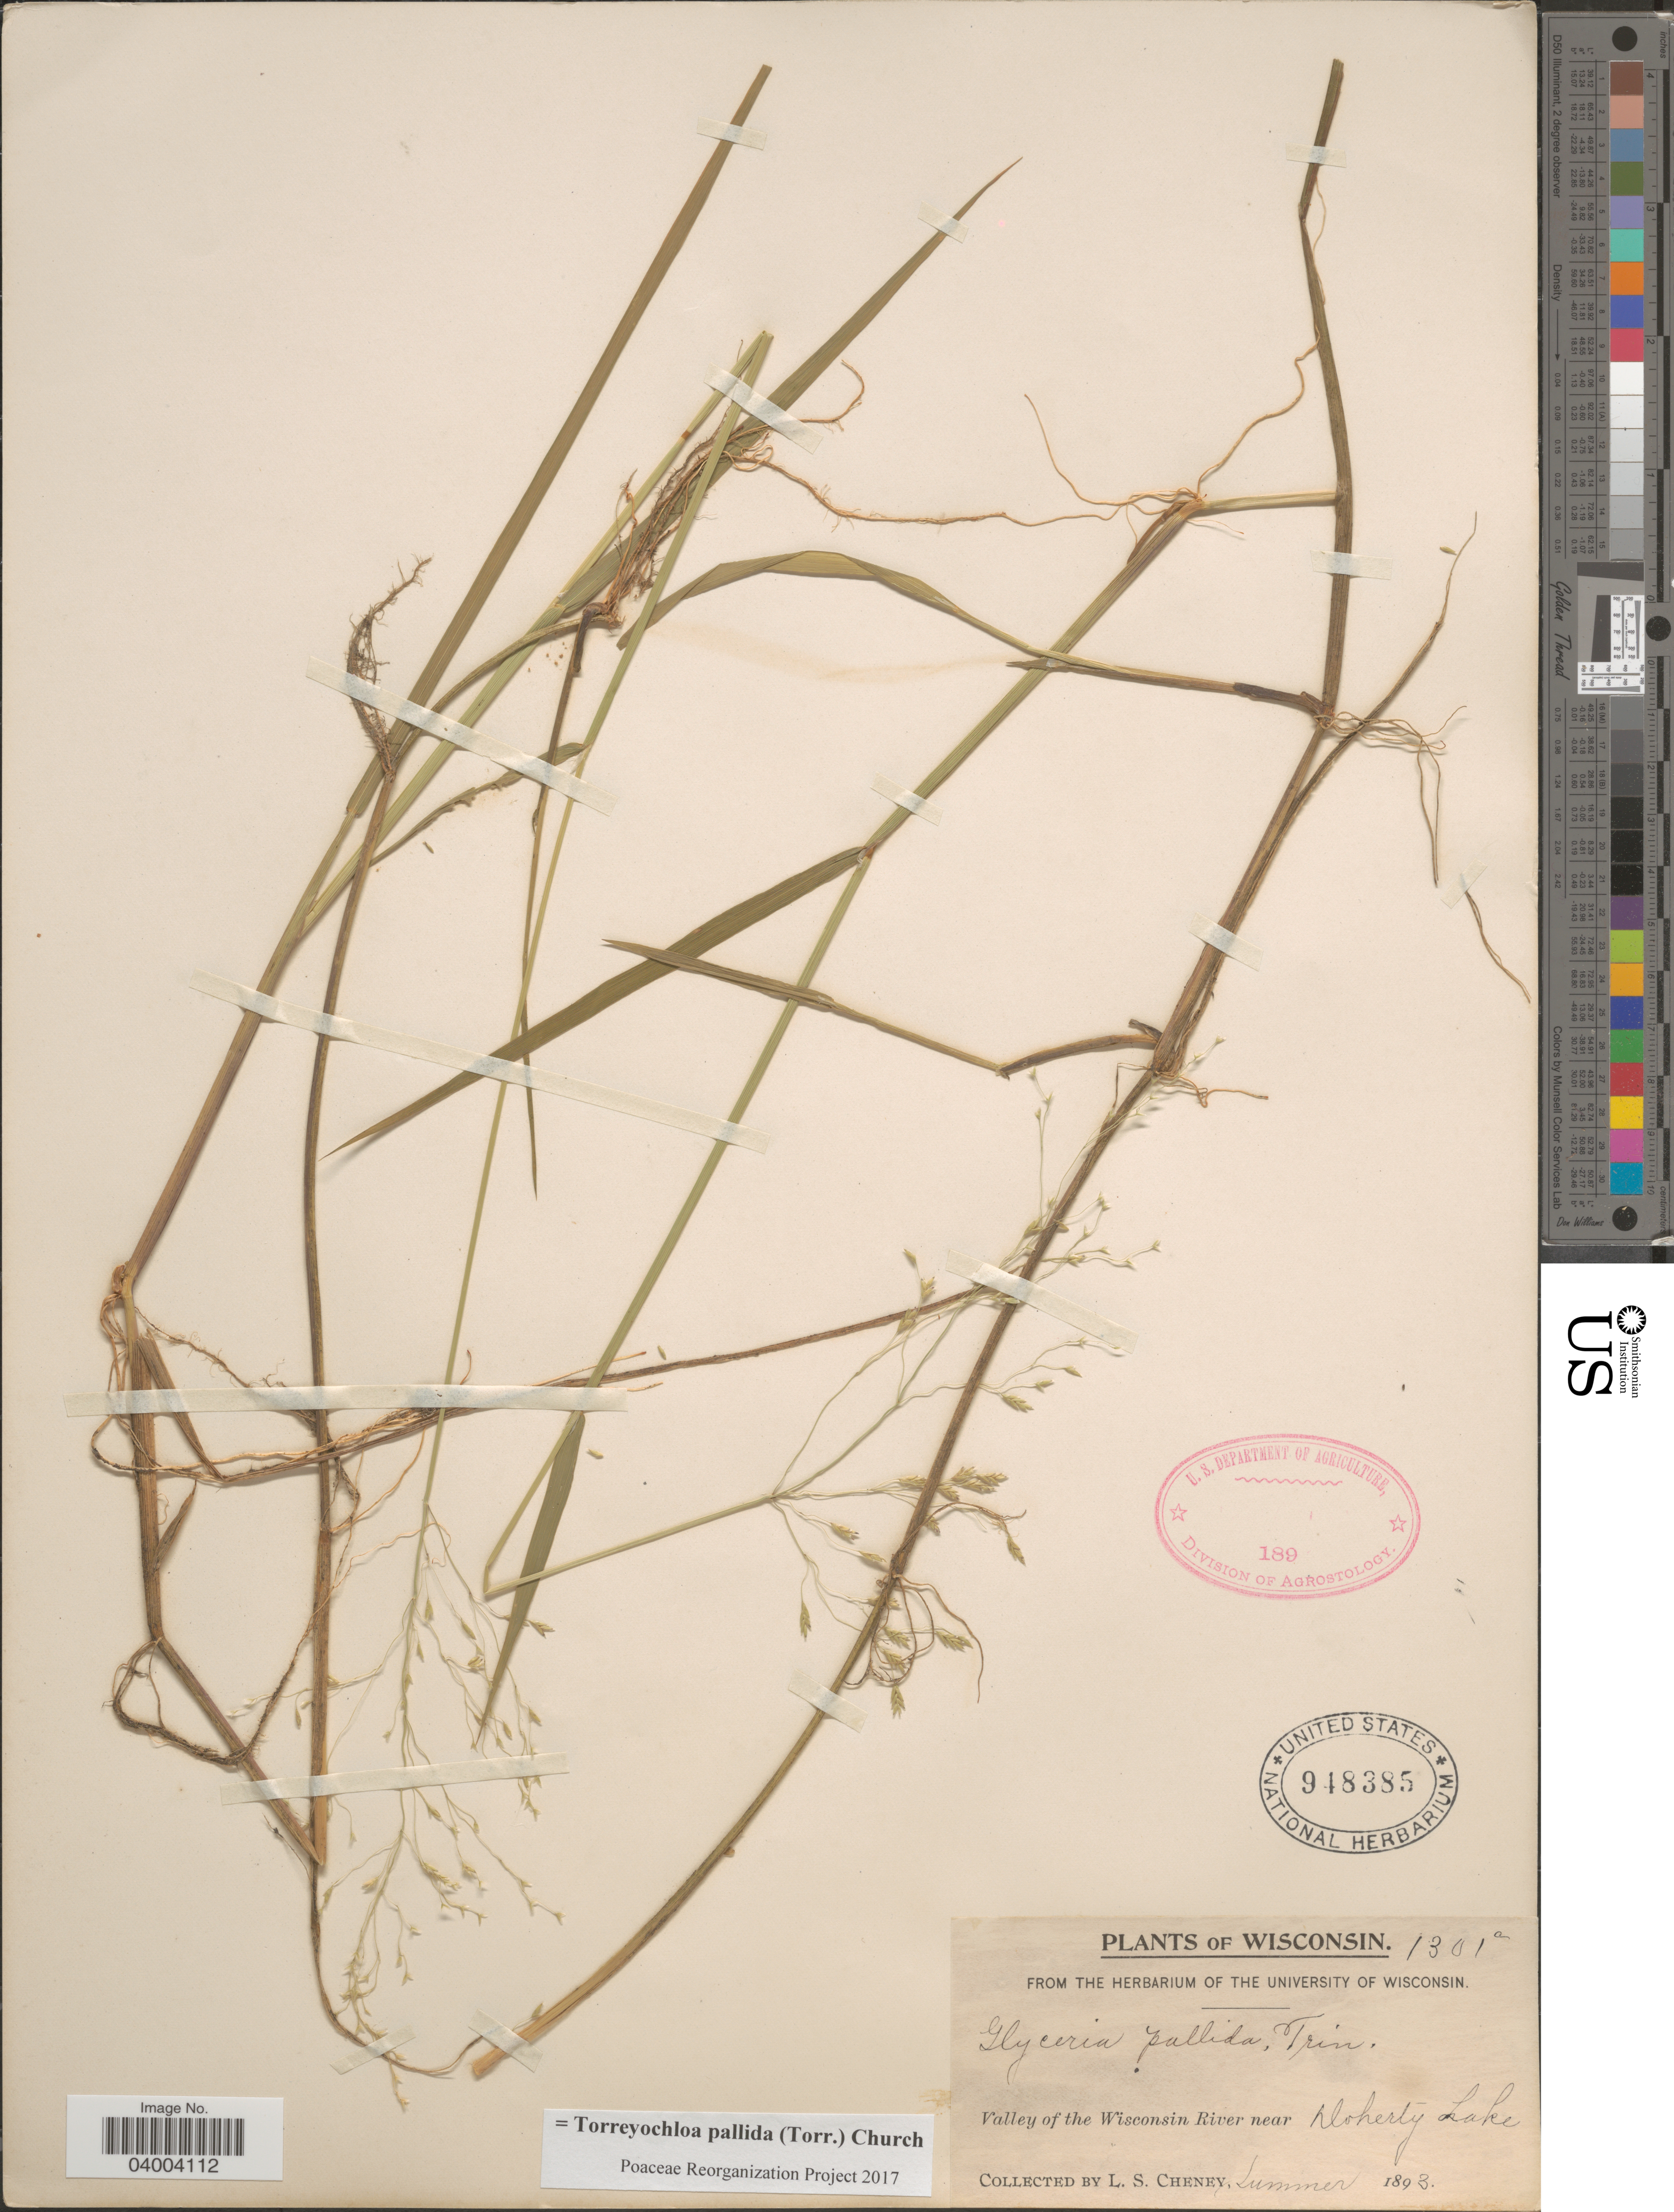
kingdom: Plantae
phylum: Tracheophyta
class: Liliopsida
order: Poales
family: Poaceae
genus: Torreyochloa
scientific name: Torreyochloa pallida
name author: (Torr.) G.L. Church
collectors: L. Cheney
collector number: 1301a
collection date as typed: Summer 1893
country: United States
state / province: Wisconsin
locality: Valley of the Wisconsin River near Doherty Lake.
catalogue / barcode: US 948385